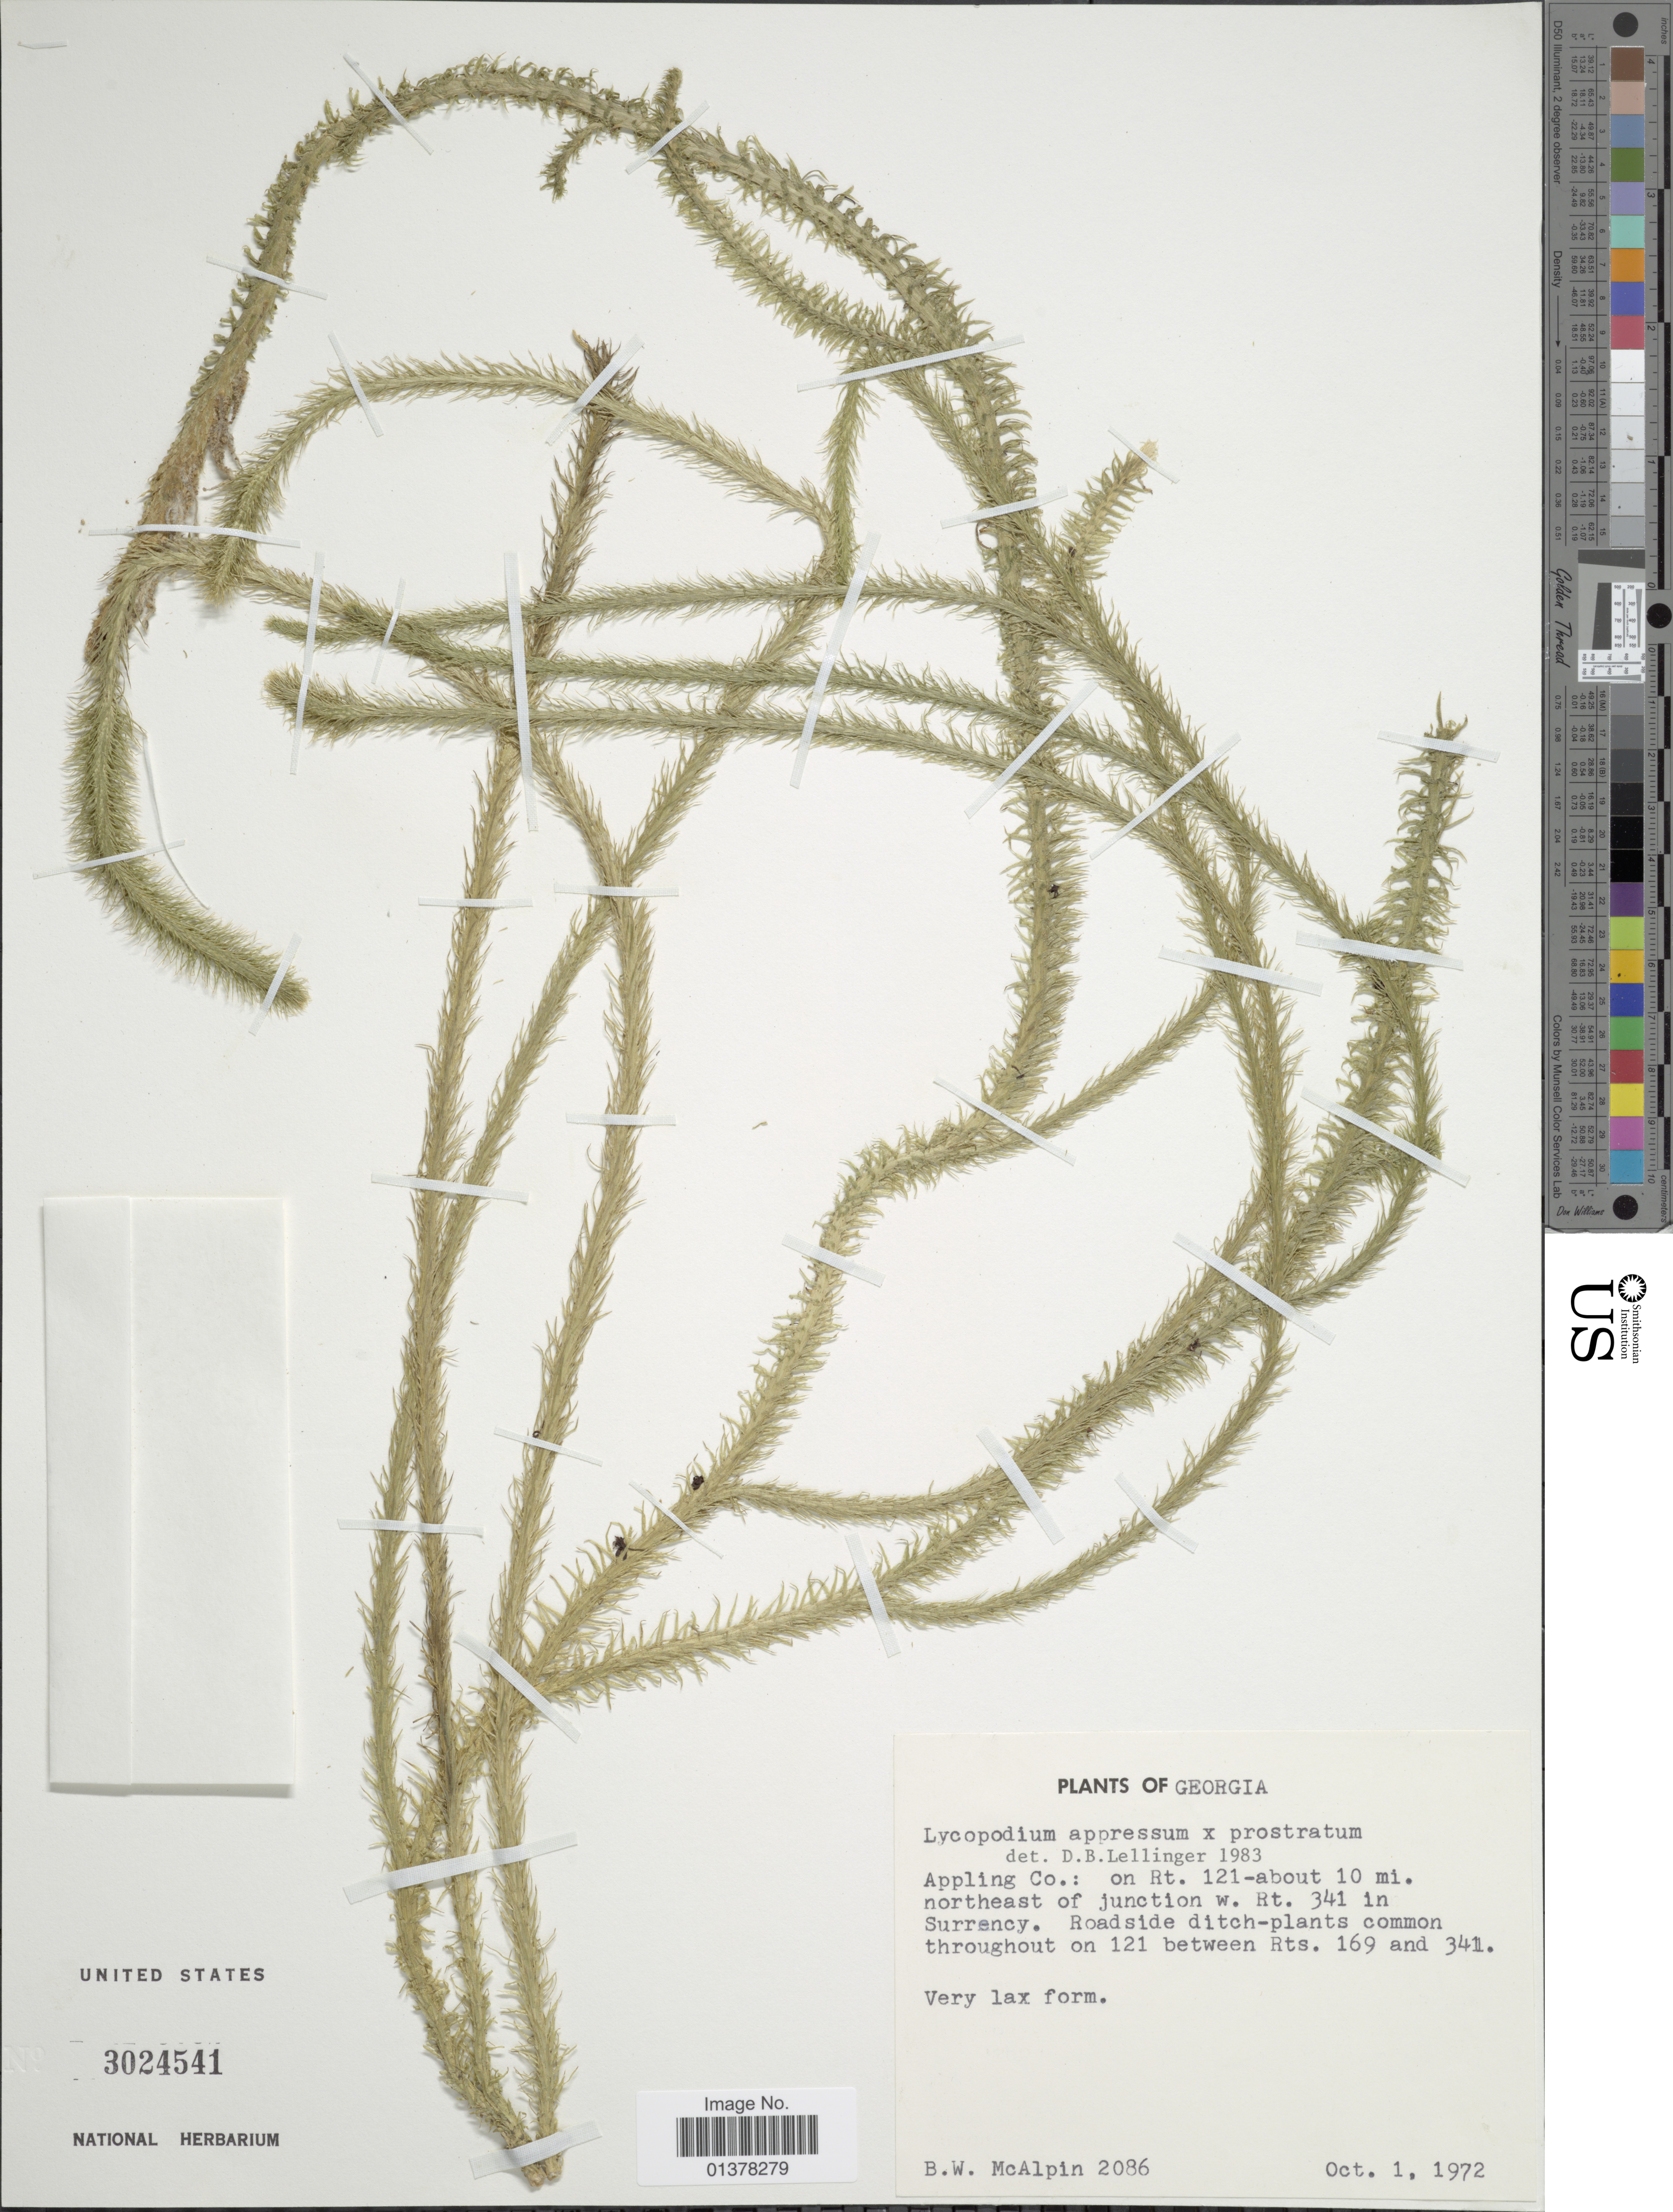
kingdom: Plantae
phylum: Tracheophyta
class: Lycopodiopsida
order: Lycopodiales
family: Lycopodiaceae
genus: Lycopodiella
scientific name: Lycopodiella appressa x L. prostrata (R.M. Harper) Cranfill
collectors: B. W. McAlpin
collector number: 2086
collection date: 1972-10-01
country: United States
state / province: Georgia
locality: Appling Co.: on Rt. 121-about 10mi. northeast of junction w. Rt. 341 in Surrency, roadside ditch-plants common throughout on 121 between Rts. 169 and 341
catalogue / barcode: US 3024541